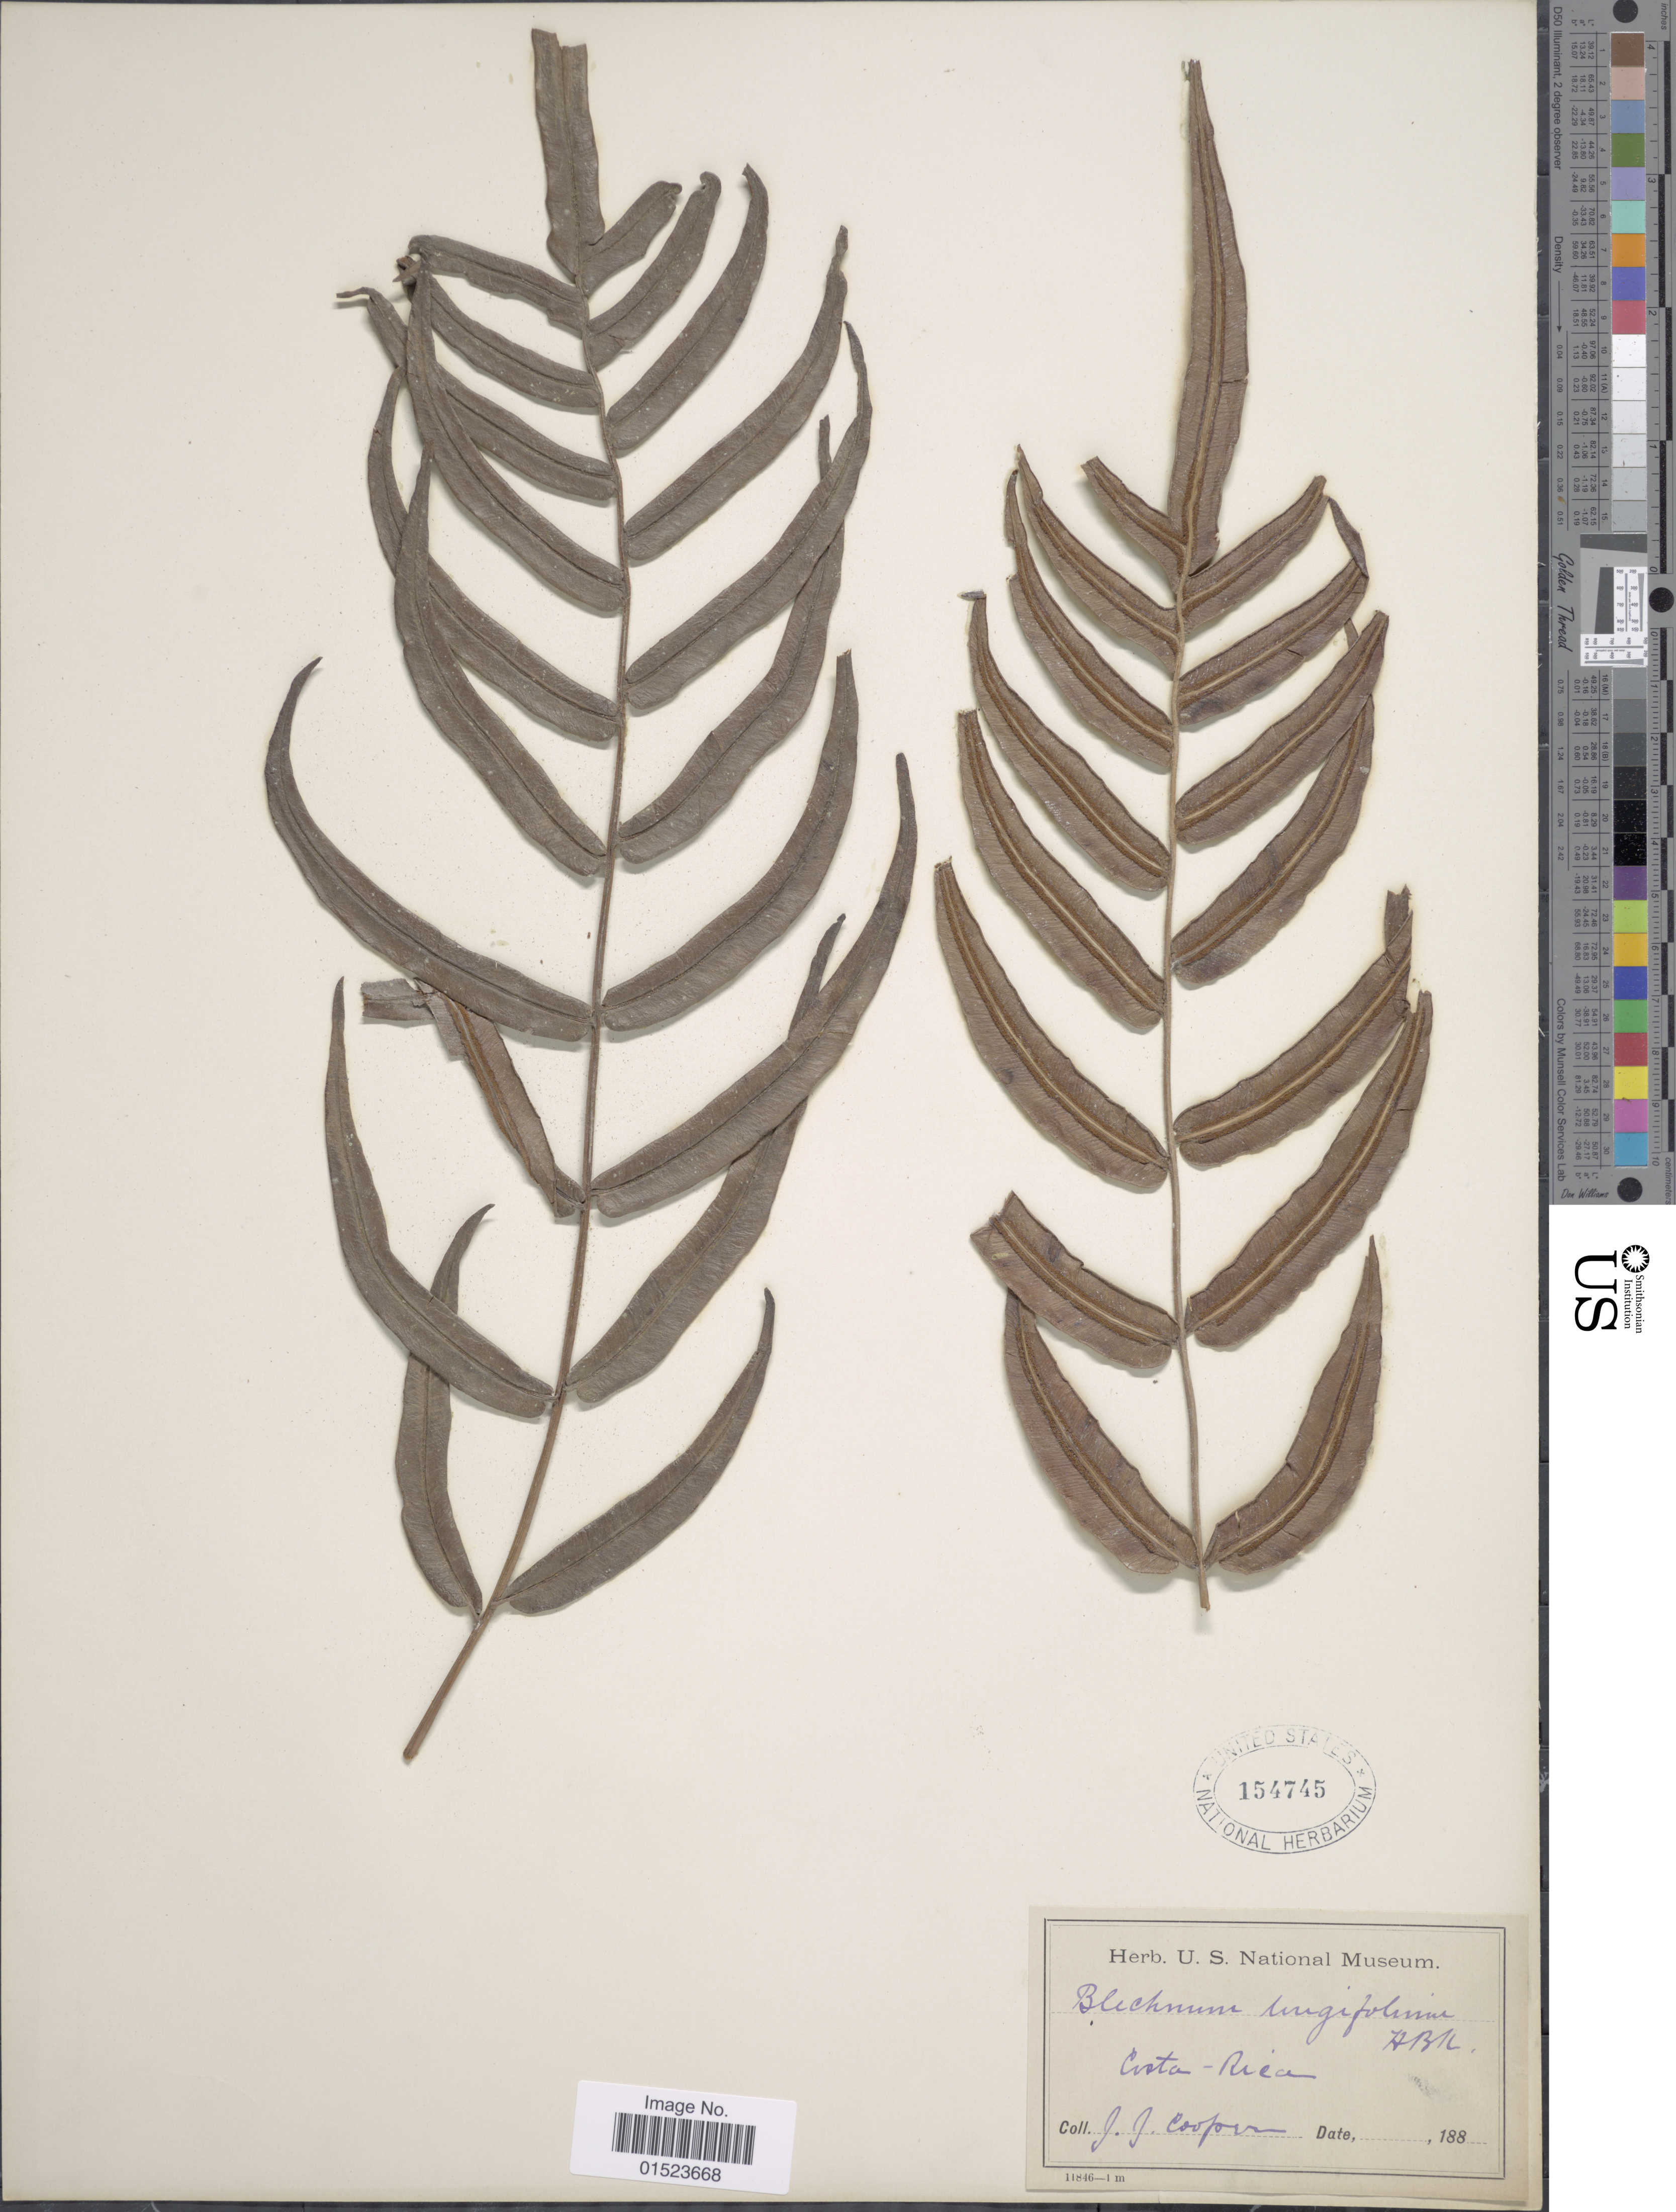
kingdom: Plantae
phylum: Tracheophyta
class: Polypodiopsida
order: Polypodiales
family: Blechnaceae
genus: Blechnum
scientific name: Blechnum caudatum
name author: Cav.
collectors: J. J. Cooper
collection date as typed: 188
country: Costa Rica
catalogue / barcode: US 154745